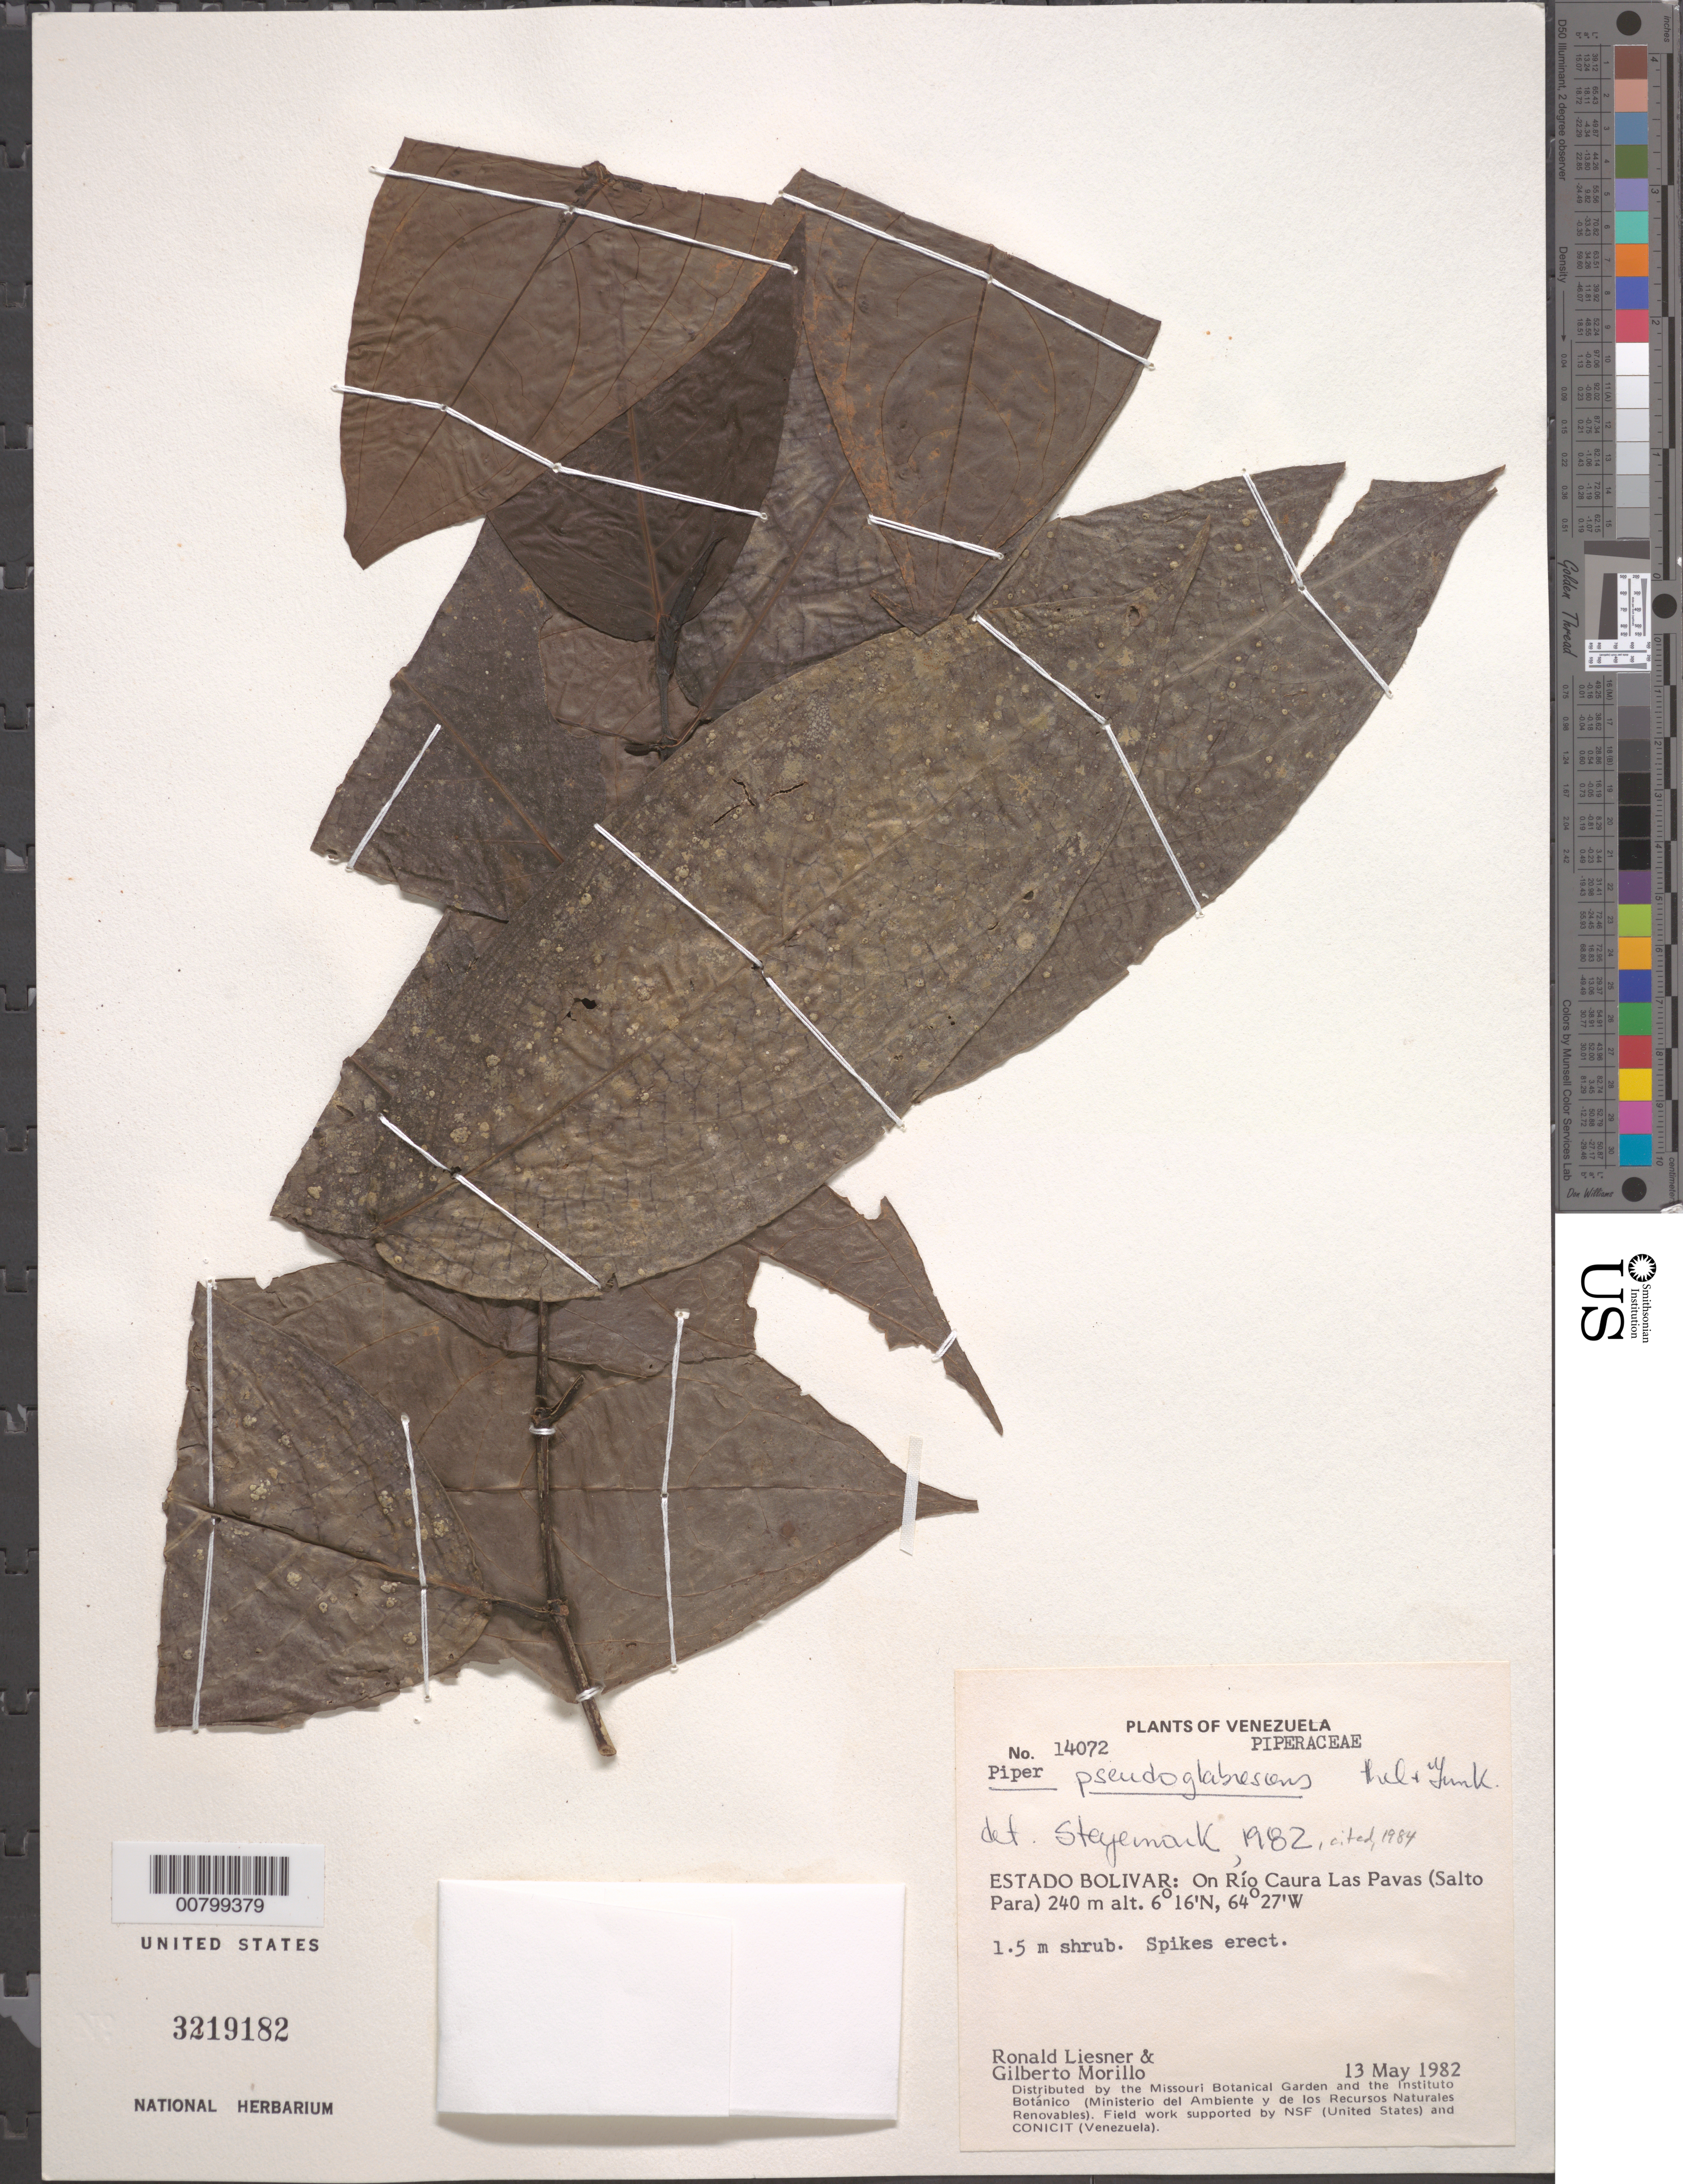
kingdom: Plantae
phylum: Tracheophyta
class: Magnoliopsida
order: Piperales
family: Piperaceae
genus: Piper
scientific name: Piper pseudoglabrescens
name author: Trel. & Yunck.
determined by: Steyermark, Julian A., (VEN)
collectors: R. L. Liesner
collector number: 14072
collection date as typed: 13-May-82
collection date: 1982-05-13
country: Venezuela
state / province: Bolívar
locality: Río Caura, Las Pavas (Salto Para)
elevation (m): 240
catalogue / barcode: US 3219182